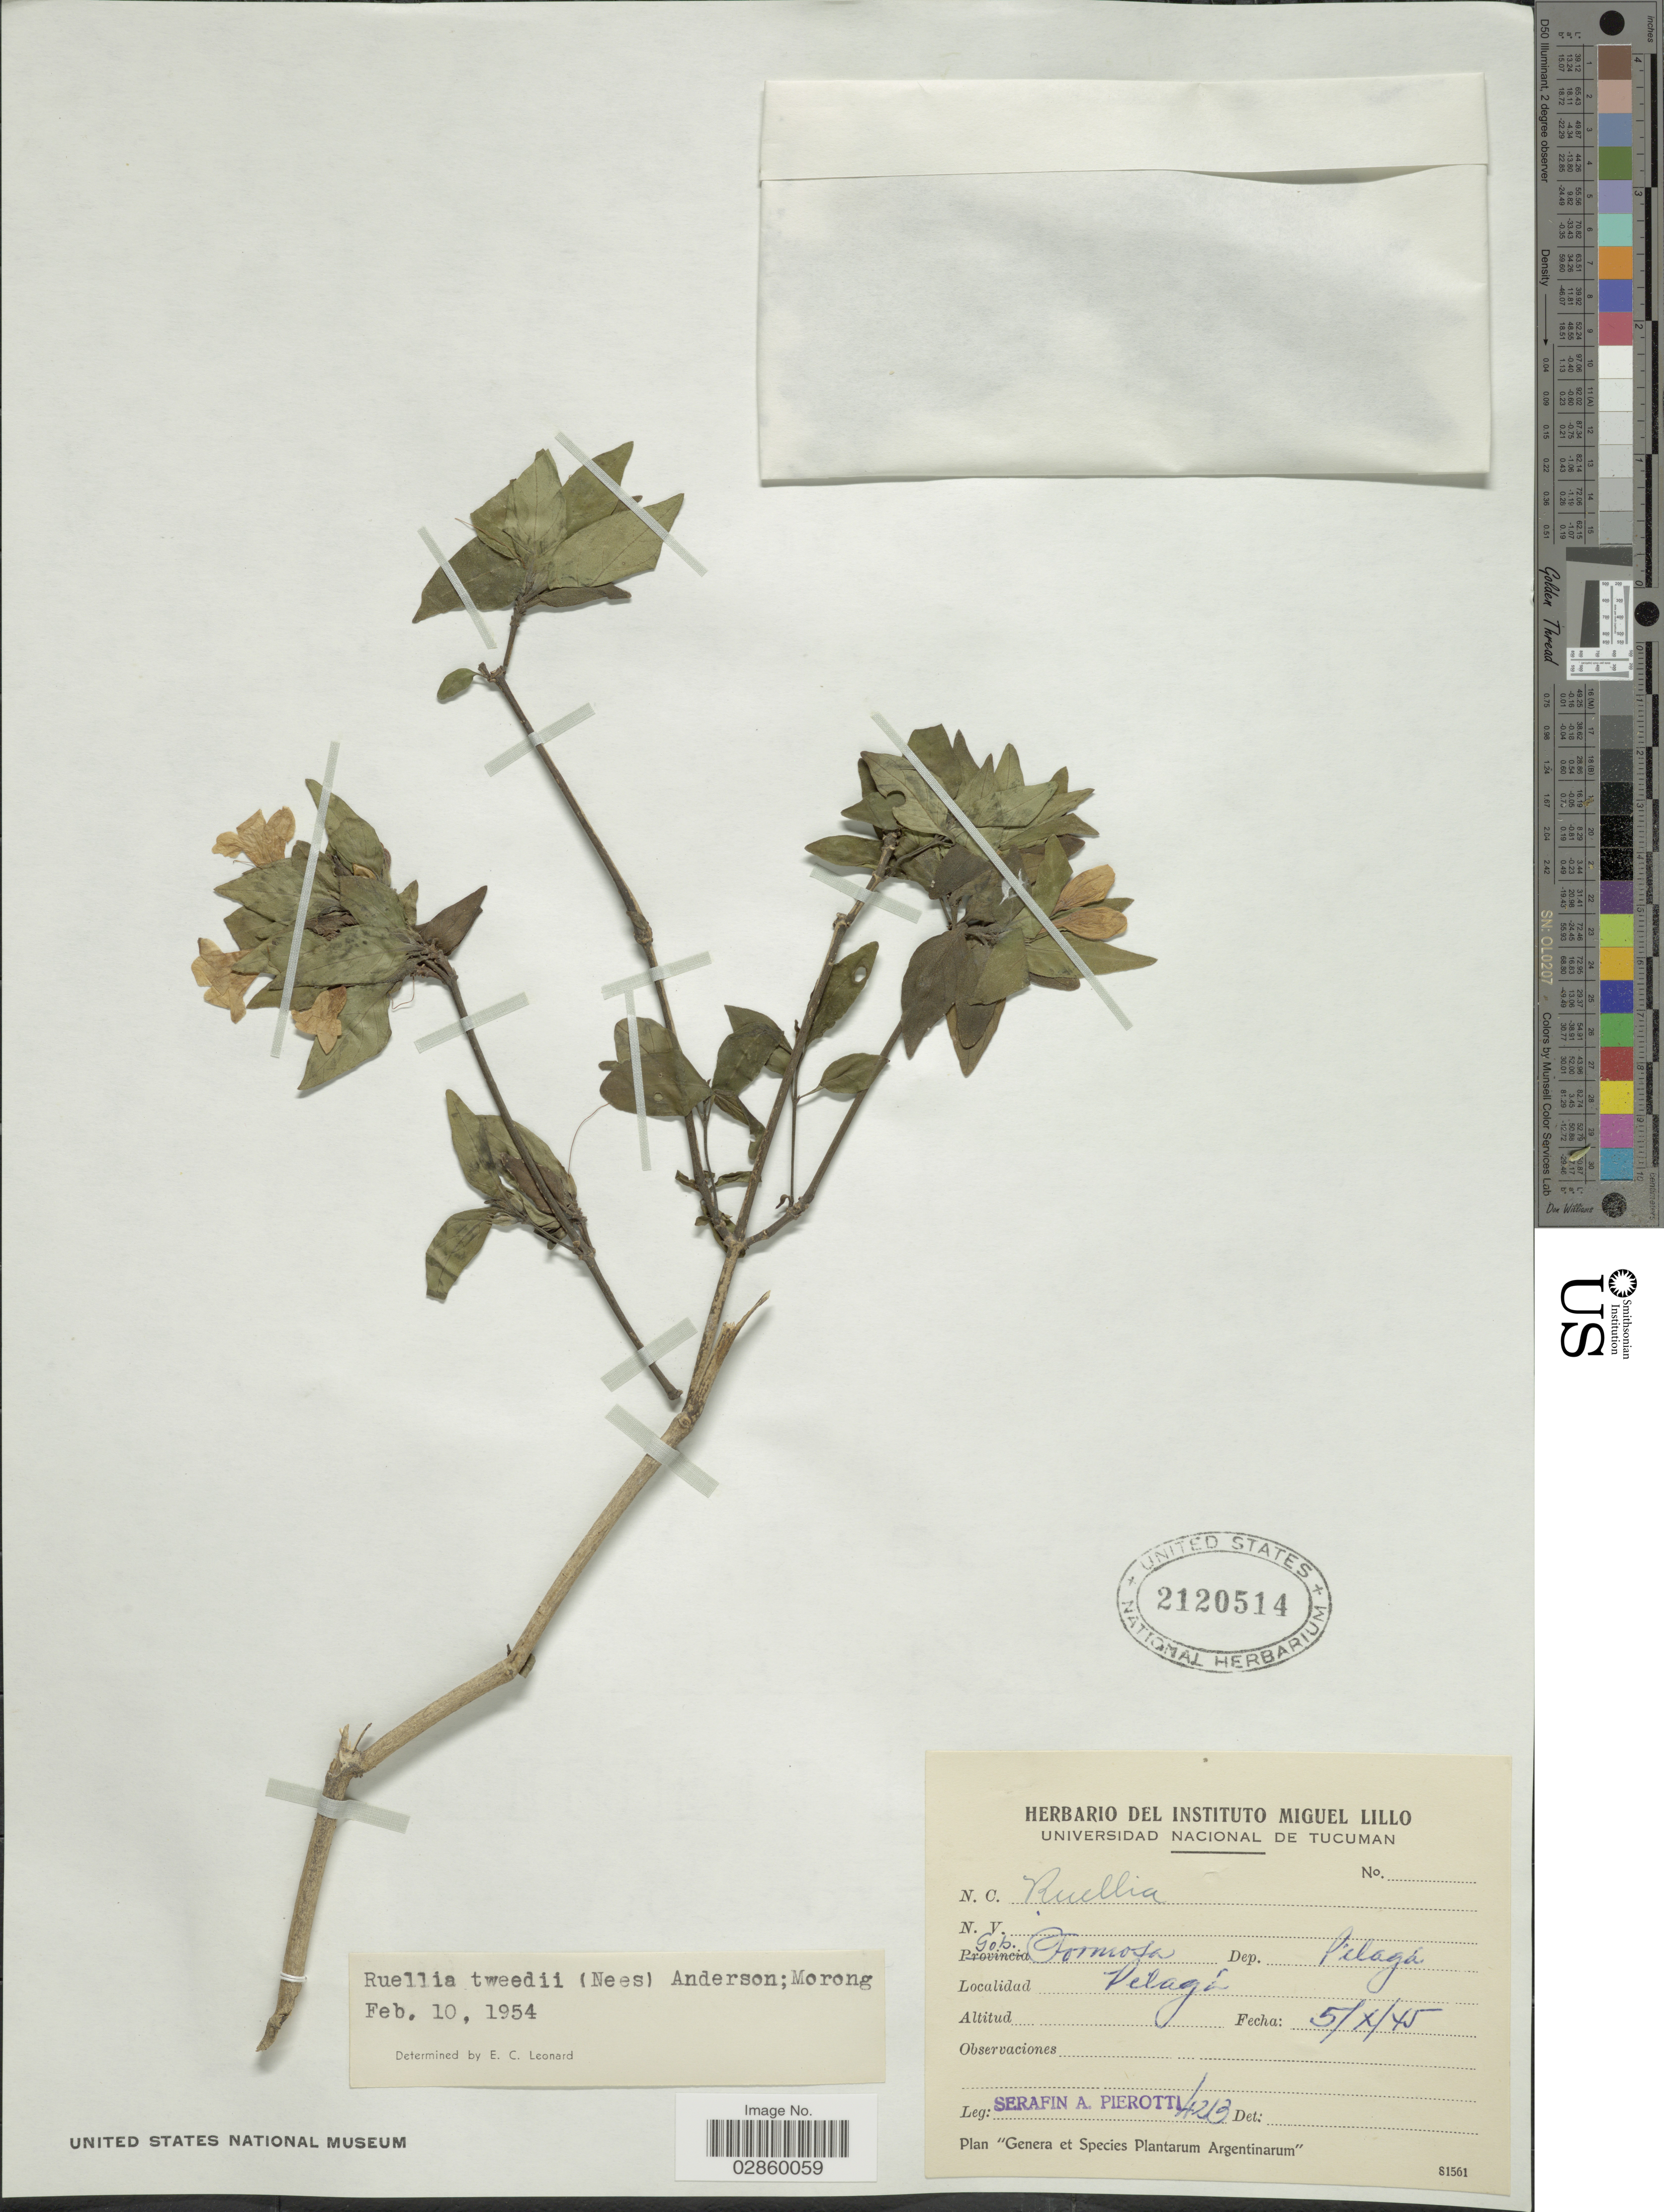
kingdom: Plantae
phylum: Tracheophyta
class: Magnoliopsida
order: Lamiales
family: Acanthaceae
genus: Ruellia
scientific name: Ruellia erythropus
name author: (Nees) Lindau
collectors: S. A. Pierotti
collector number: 4213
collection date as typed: Transcribed d/m/y: 5/10/45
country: Argentina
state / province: Formosa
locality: Gob. Formosa, Dep. Pelagá, Pelagá.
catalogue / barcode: US 2120514